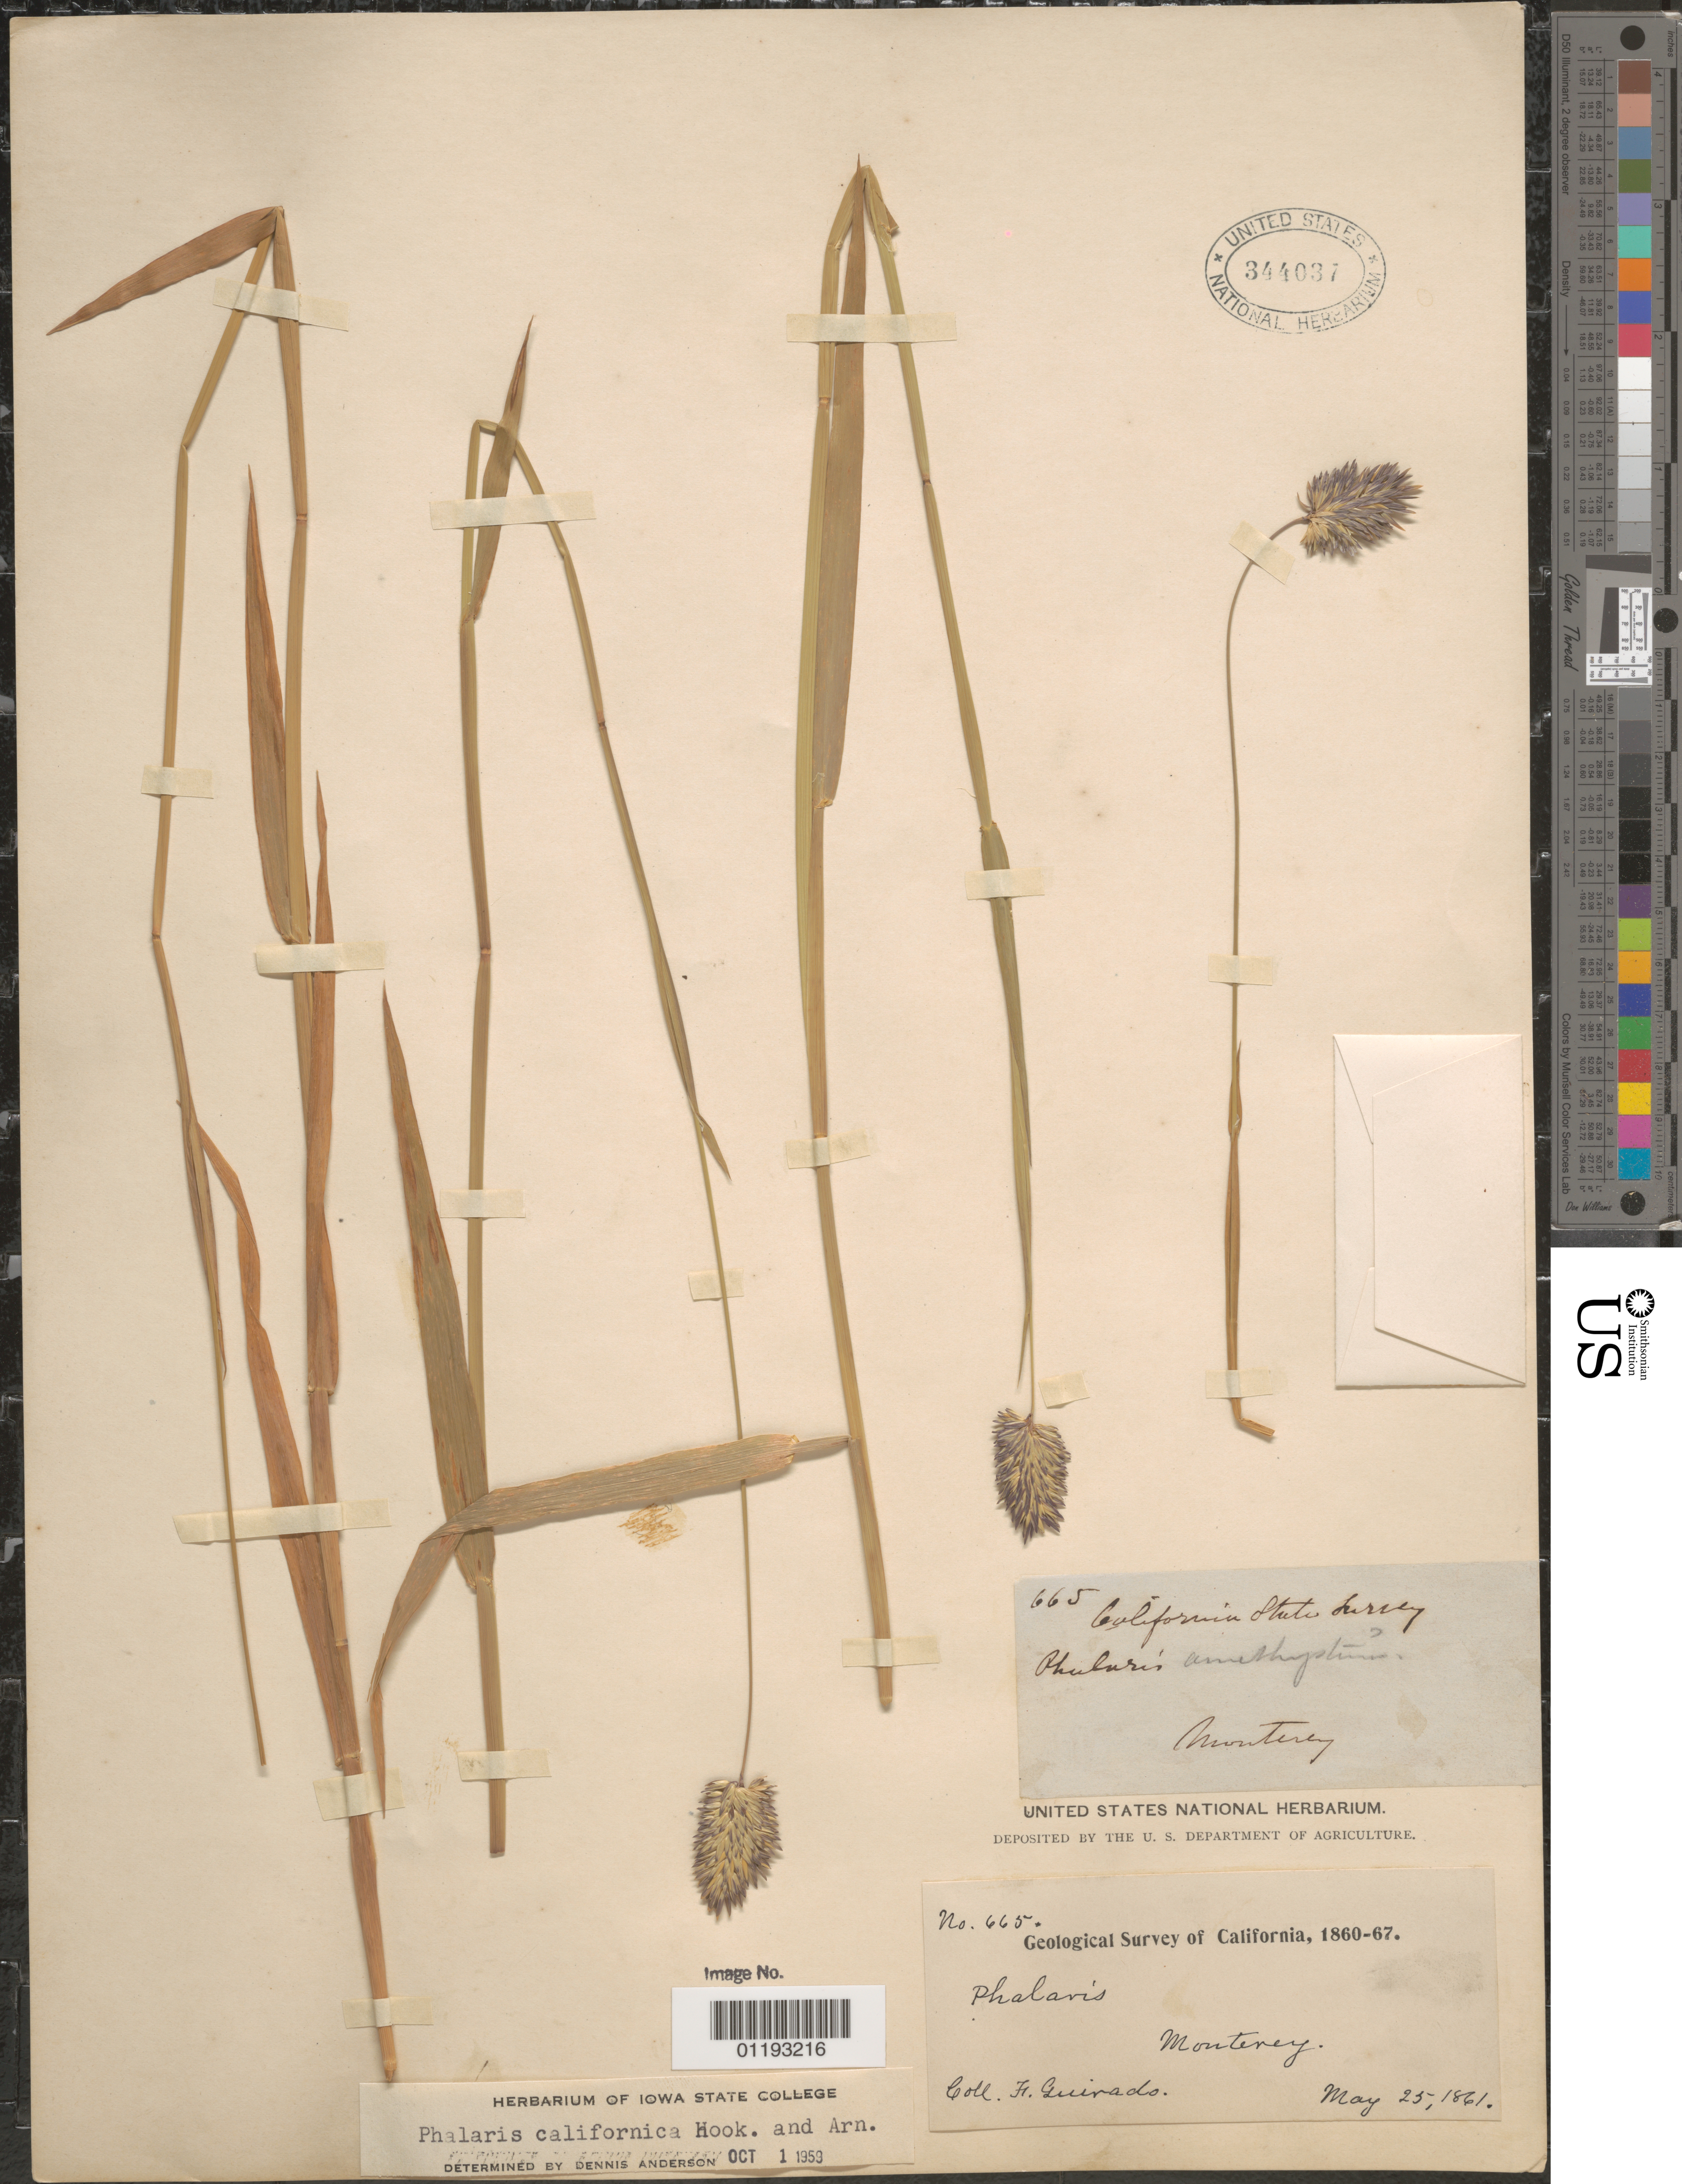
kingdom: Plantae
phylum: Tracheophyta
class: Liliopsida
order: Poales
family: Poaceae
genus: Phalaris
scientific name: Phalaris californica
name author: Hook. & Arn.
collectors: F. Guirado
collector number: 665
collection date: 1861-05-25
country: United States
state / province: California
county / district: Monterey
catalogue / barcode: US 344037